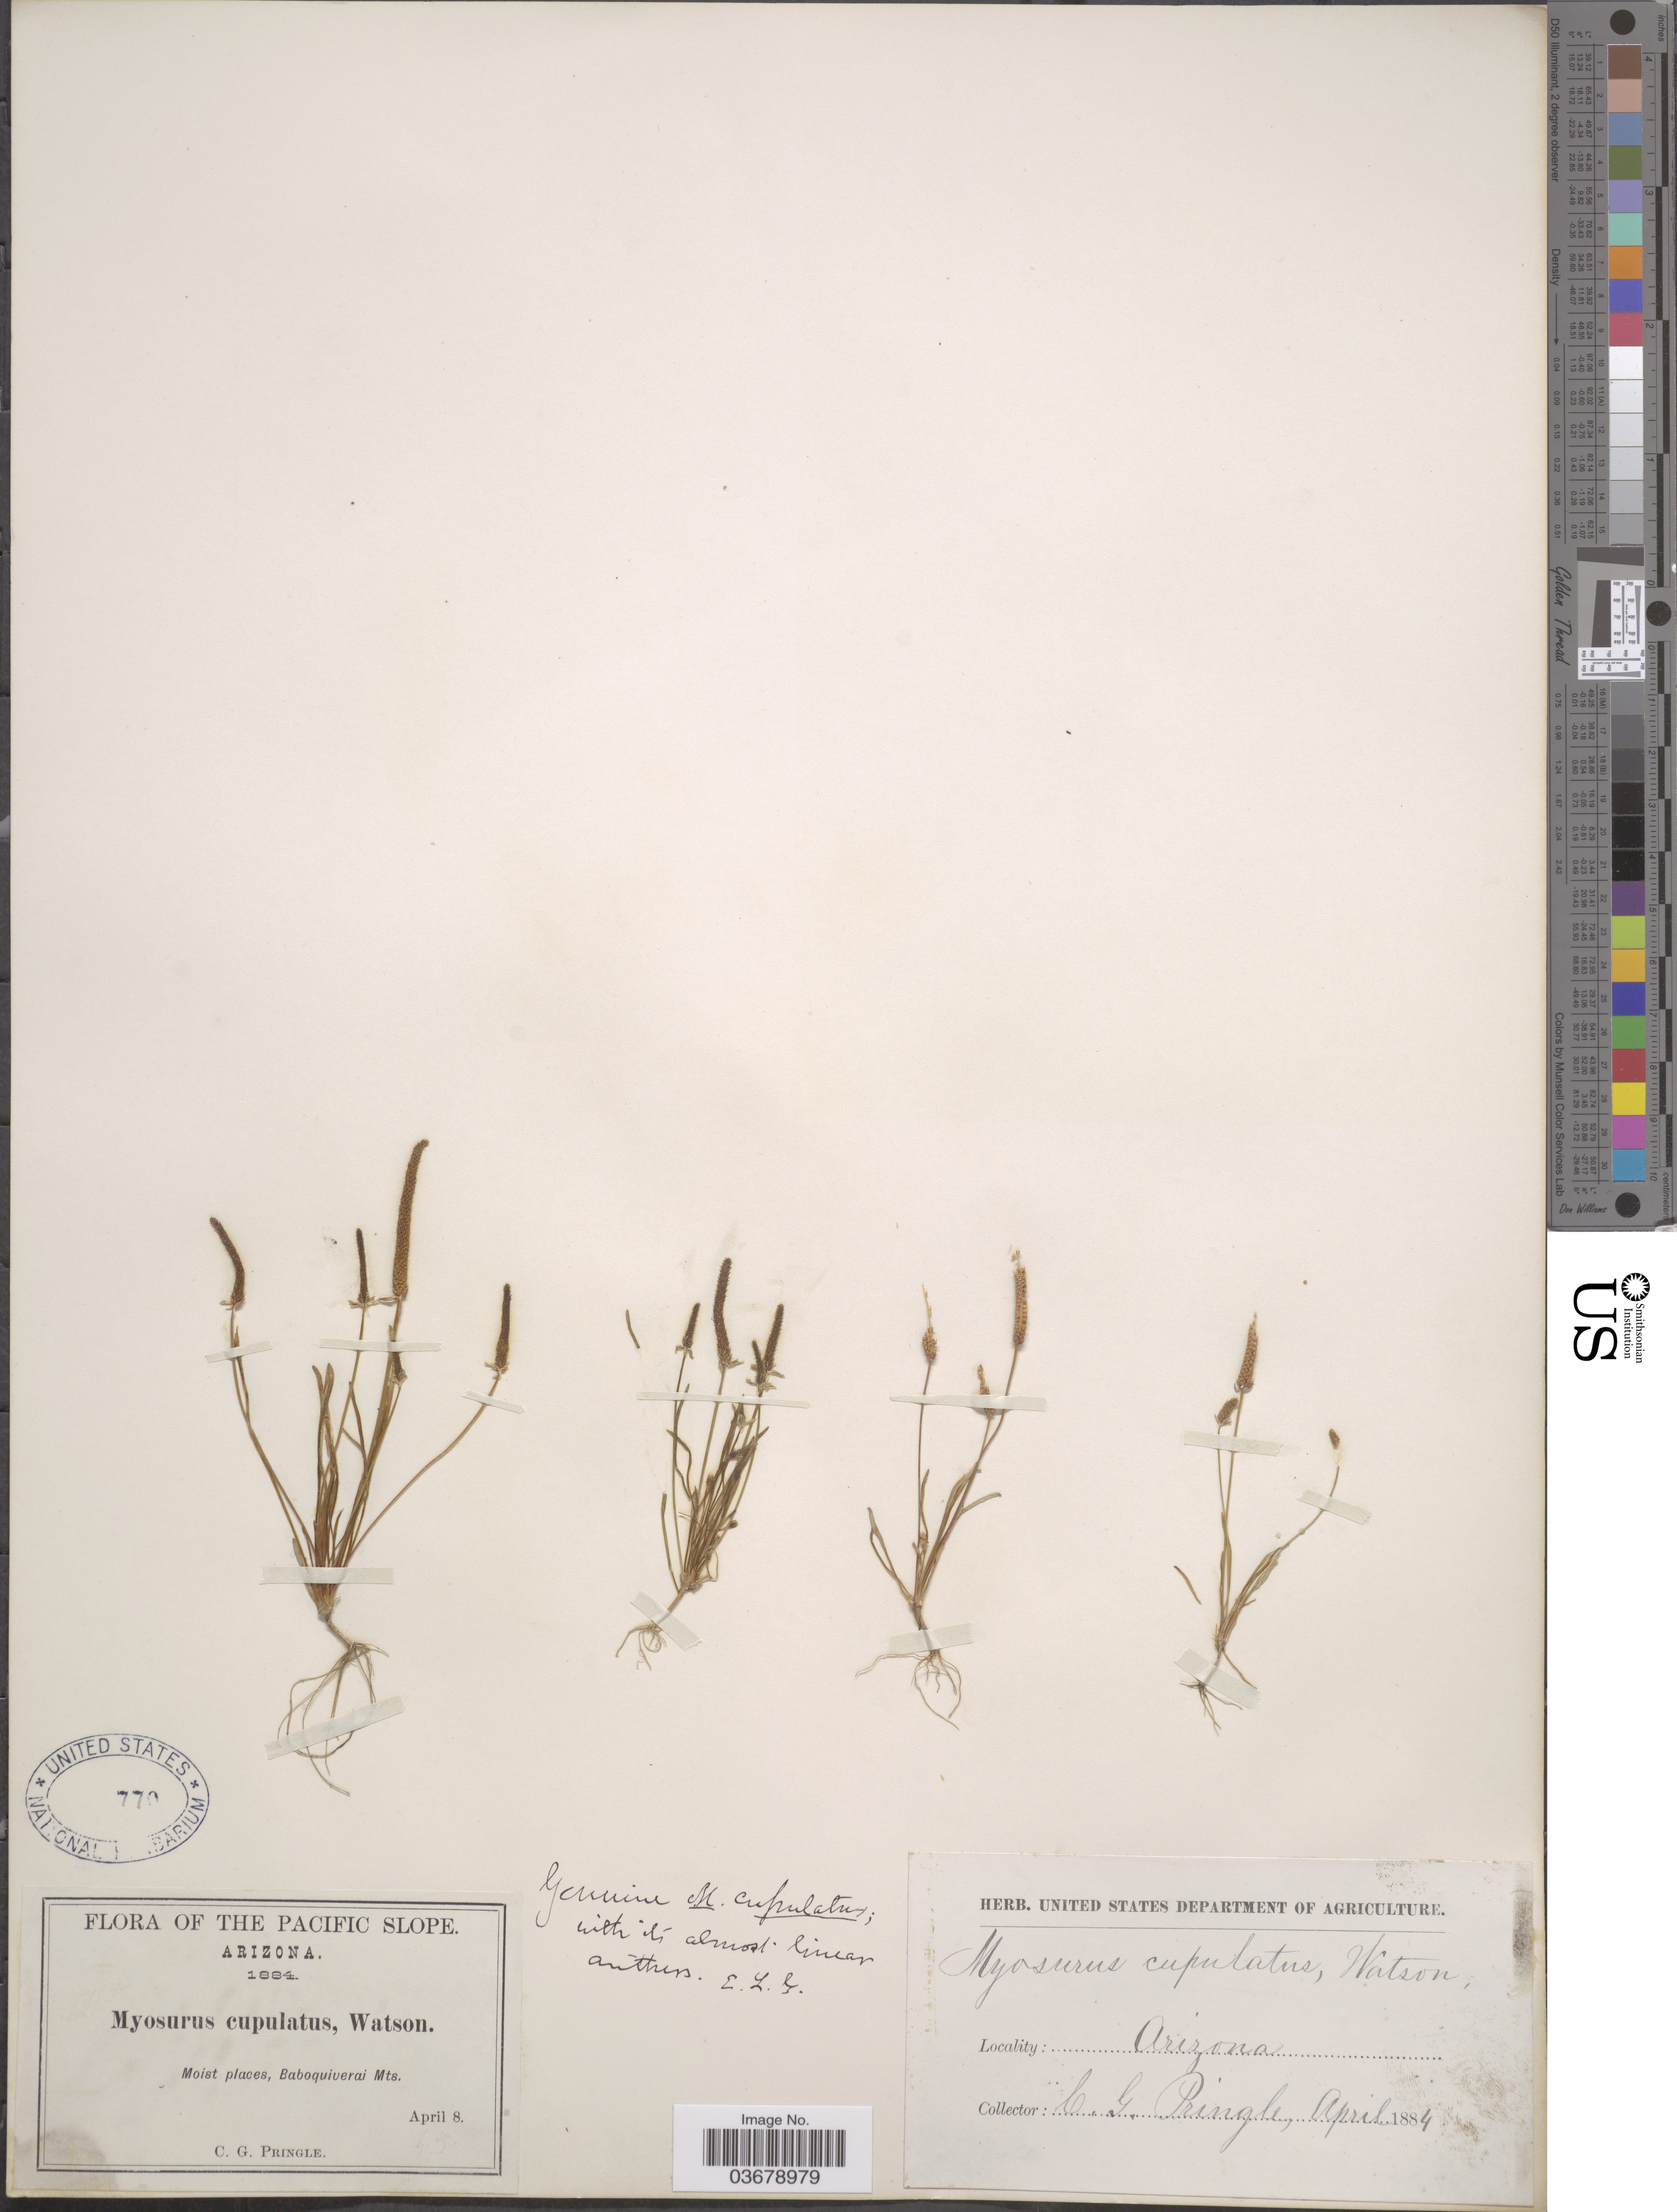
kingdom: Plantae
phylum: Tracheophyta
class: Magnoliopsida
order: Ranunculales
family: Ranunculaceae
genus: Myosurus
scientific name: Myosurus cupulatus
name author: S. Watson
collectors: C. G. Pringle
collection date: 1884-04-08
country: United States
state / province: Arizona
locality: Pacific Slope. Baboquiverai Mts.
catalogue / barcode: US 770